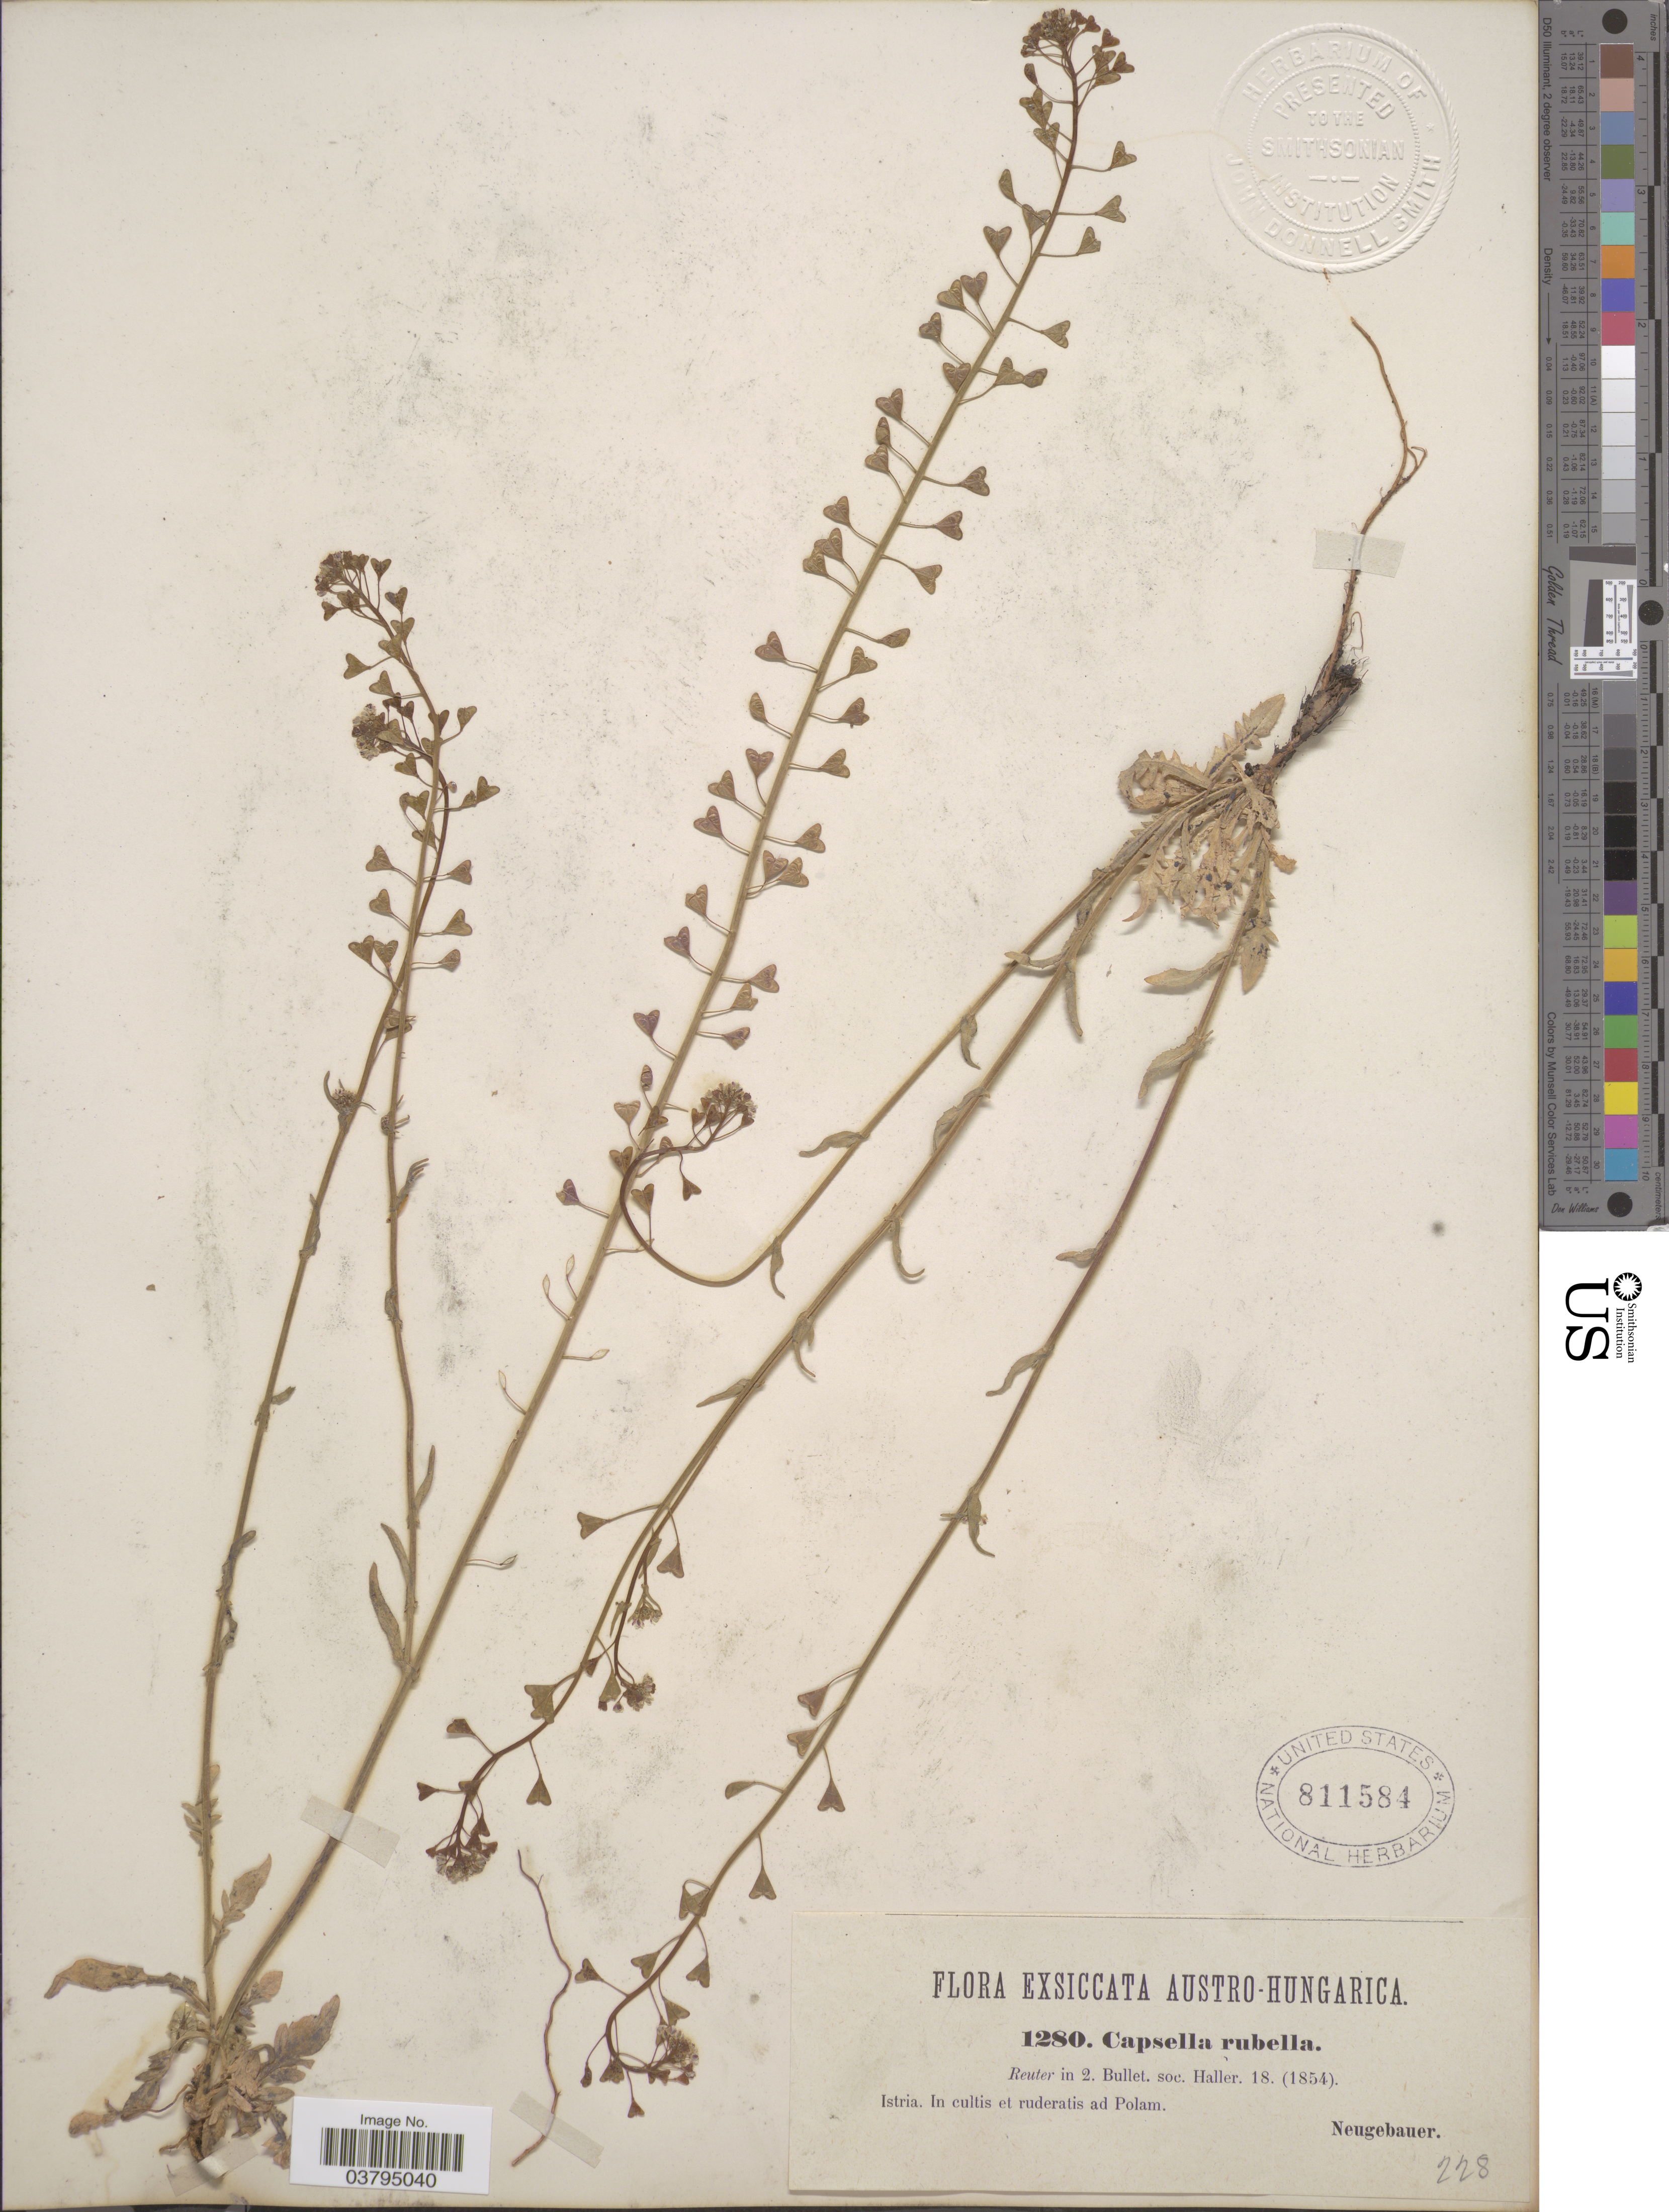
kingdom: Plantae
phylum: Tracheophyta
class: Magnoliopsida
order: Brassicales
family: Brassicaceae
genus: Capsella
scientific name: Capsella rubella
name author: Reut.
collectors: Neugebauer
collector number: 1280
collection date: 1854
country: Croatia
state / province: Istria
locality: Austro- Hungarica. In cultis et ruderatis ad Polam.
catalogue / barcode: US 811584